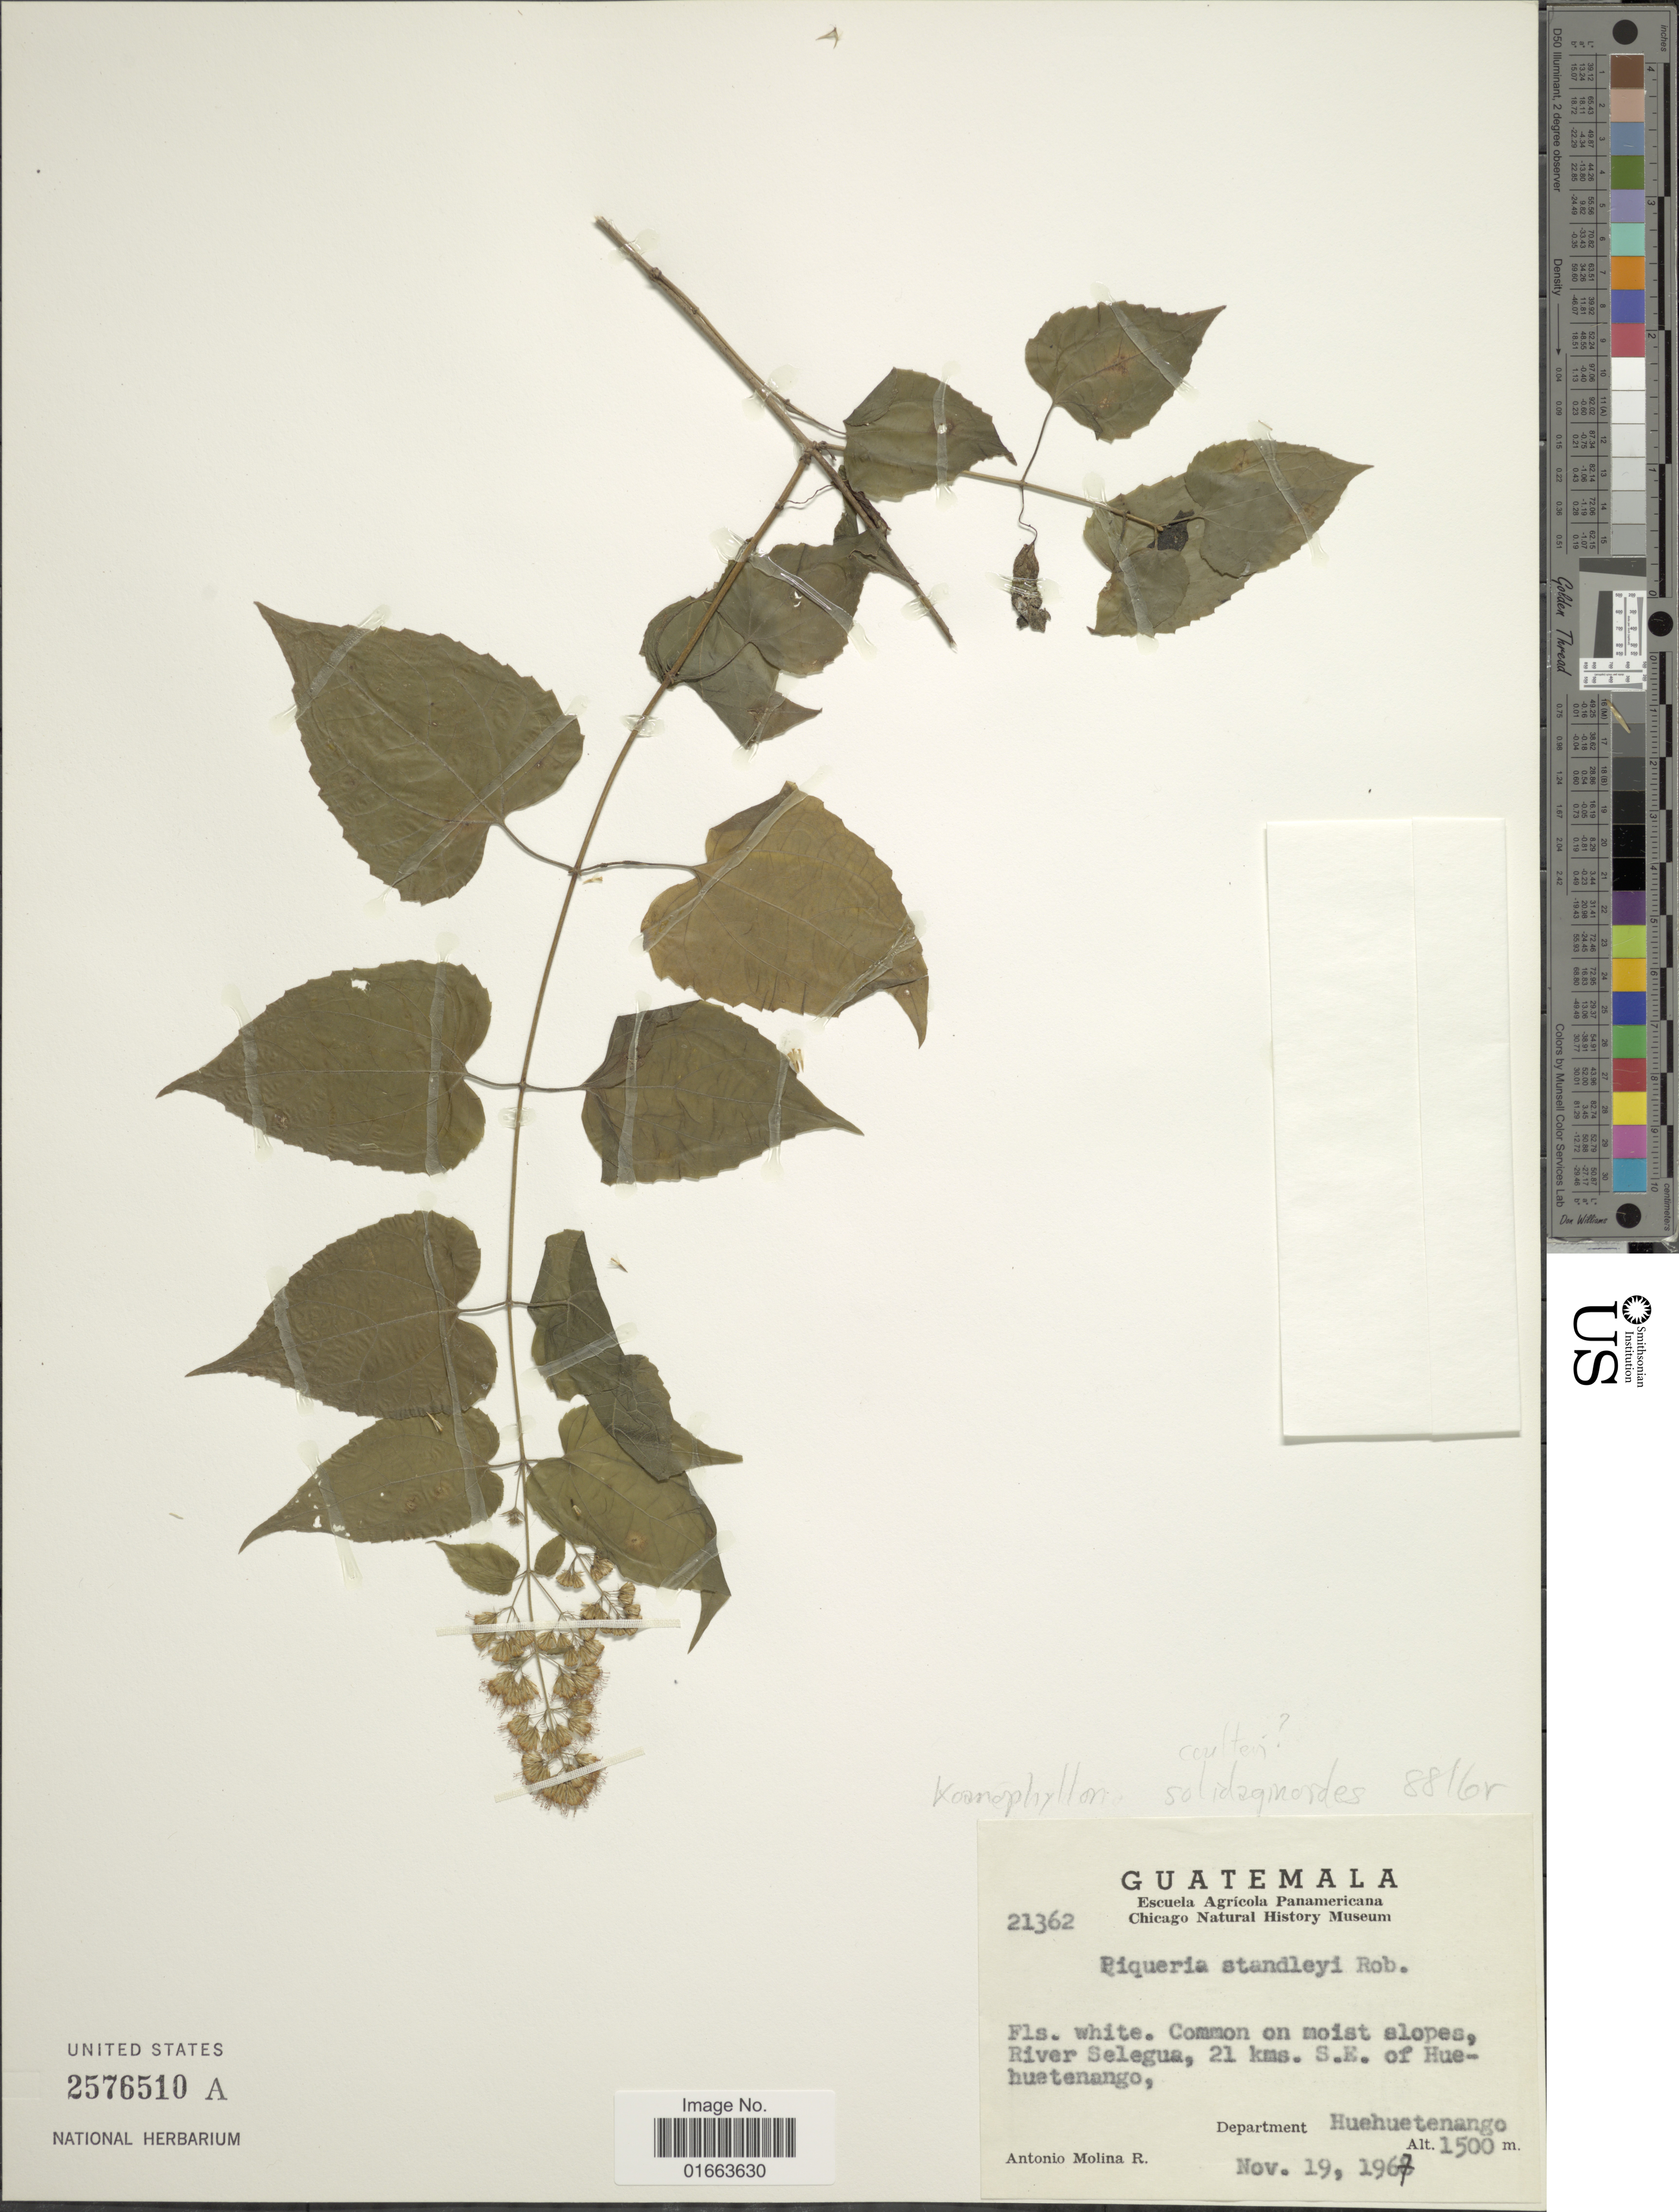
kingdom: Plantae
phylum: Tracheophyta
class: Magnoliopsida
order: Asterales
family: Asteraceae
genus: Koanophyllon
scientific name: Koanophyllon solidaginoides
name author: (Kunth) R.M. King & H. Rob.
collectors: A. Molina R.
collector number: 21362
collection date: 1967-11-19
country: Guatemala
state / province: Huehuetenango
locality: Common on moist slopes, River Selegua, 21 kms. S.E. of Huehuetenango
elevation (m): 1500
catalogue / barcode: US 2576510A